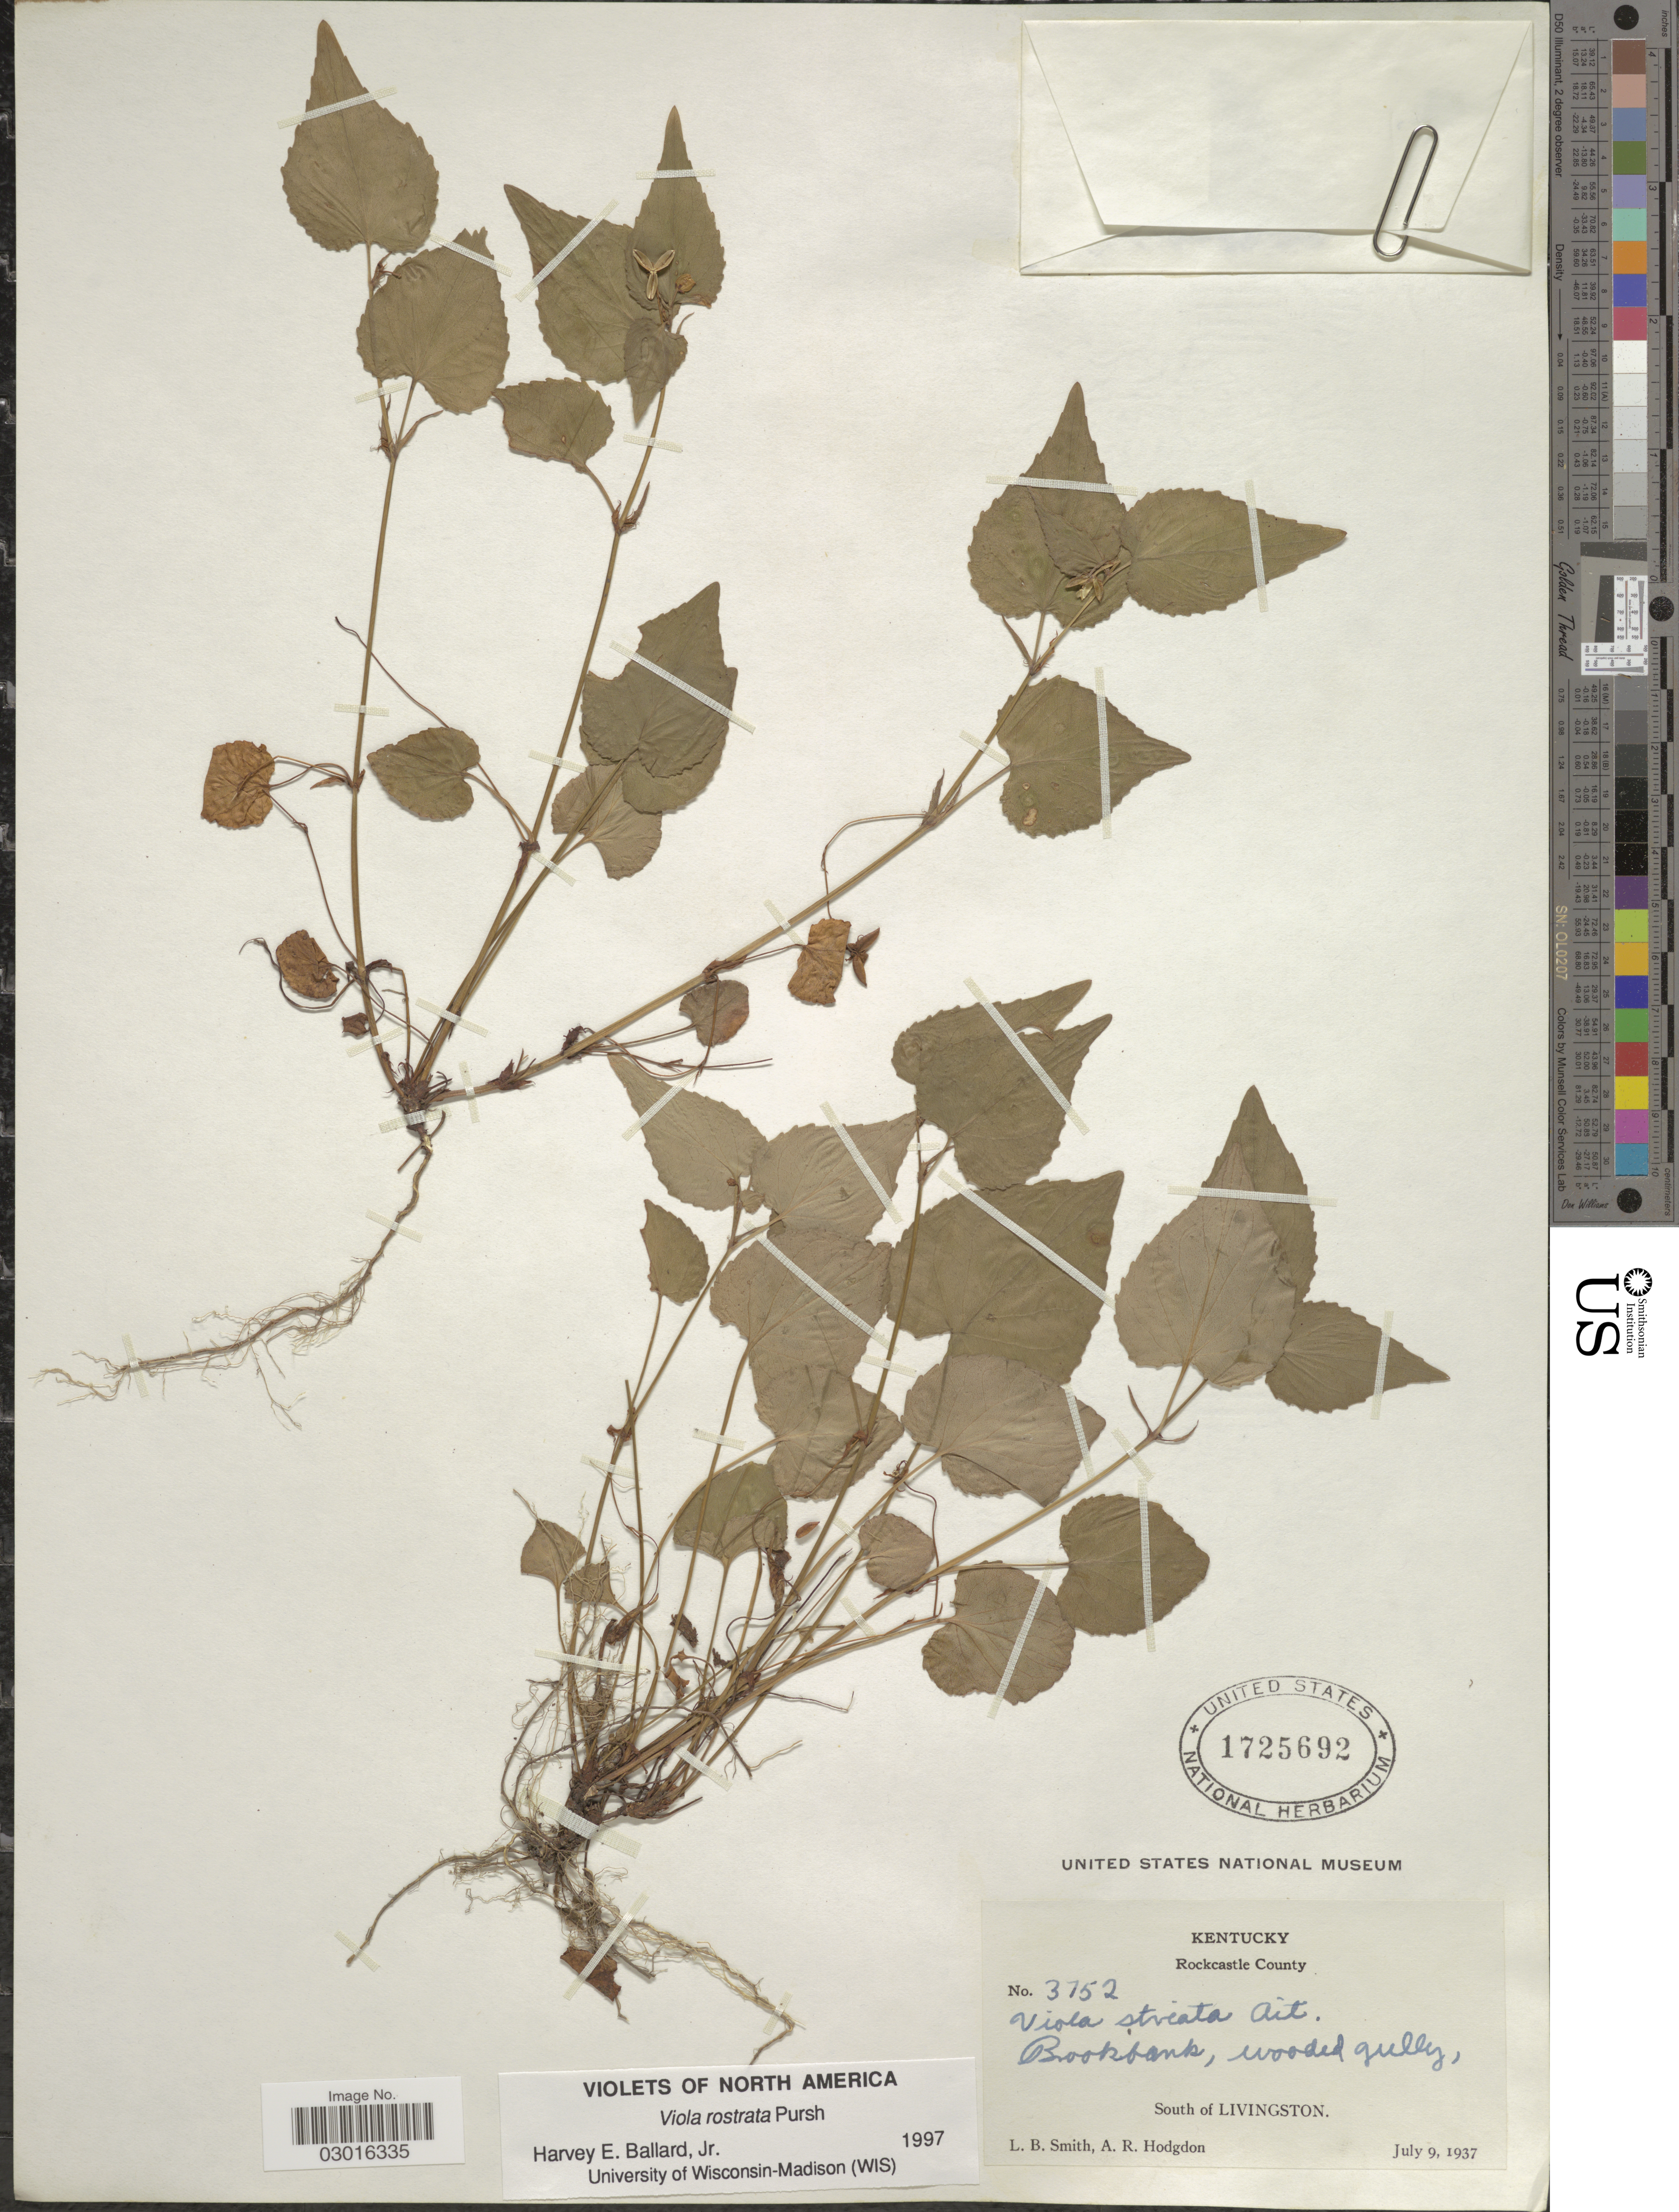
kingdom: Plantae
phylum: Tracheophyta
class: Magnoliopsida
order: Malpighiales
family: Violaceae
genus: Viola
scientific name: Viola rostrata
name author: Pursh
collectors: L. Smith & A. R. Hodgdon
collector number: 3752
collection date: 1937-07-09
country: United States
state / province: Kentucky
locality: Rockcastle County, Brookbanks, wooded gully, South of Livingston.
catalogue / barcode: US 1725692